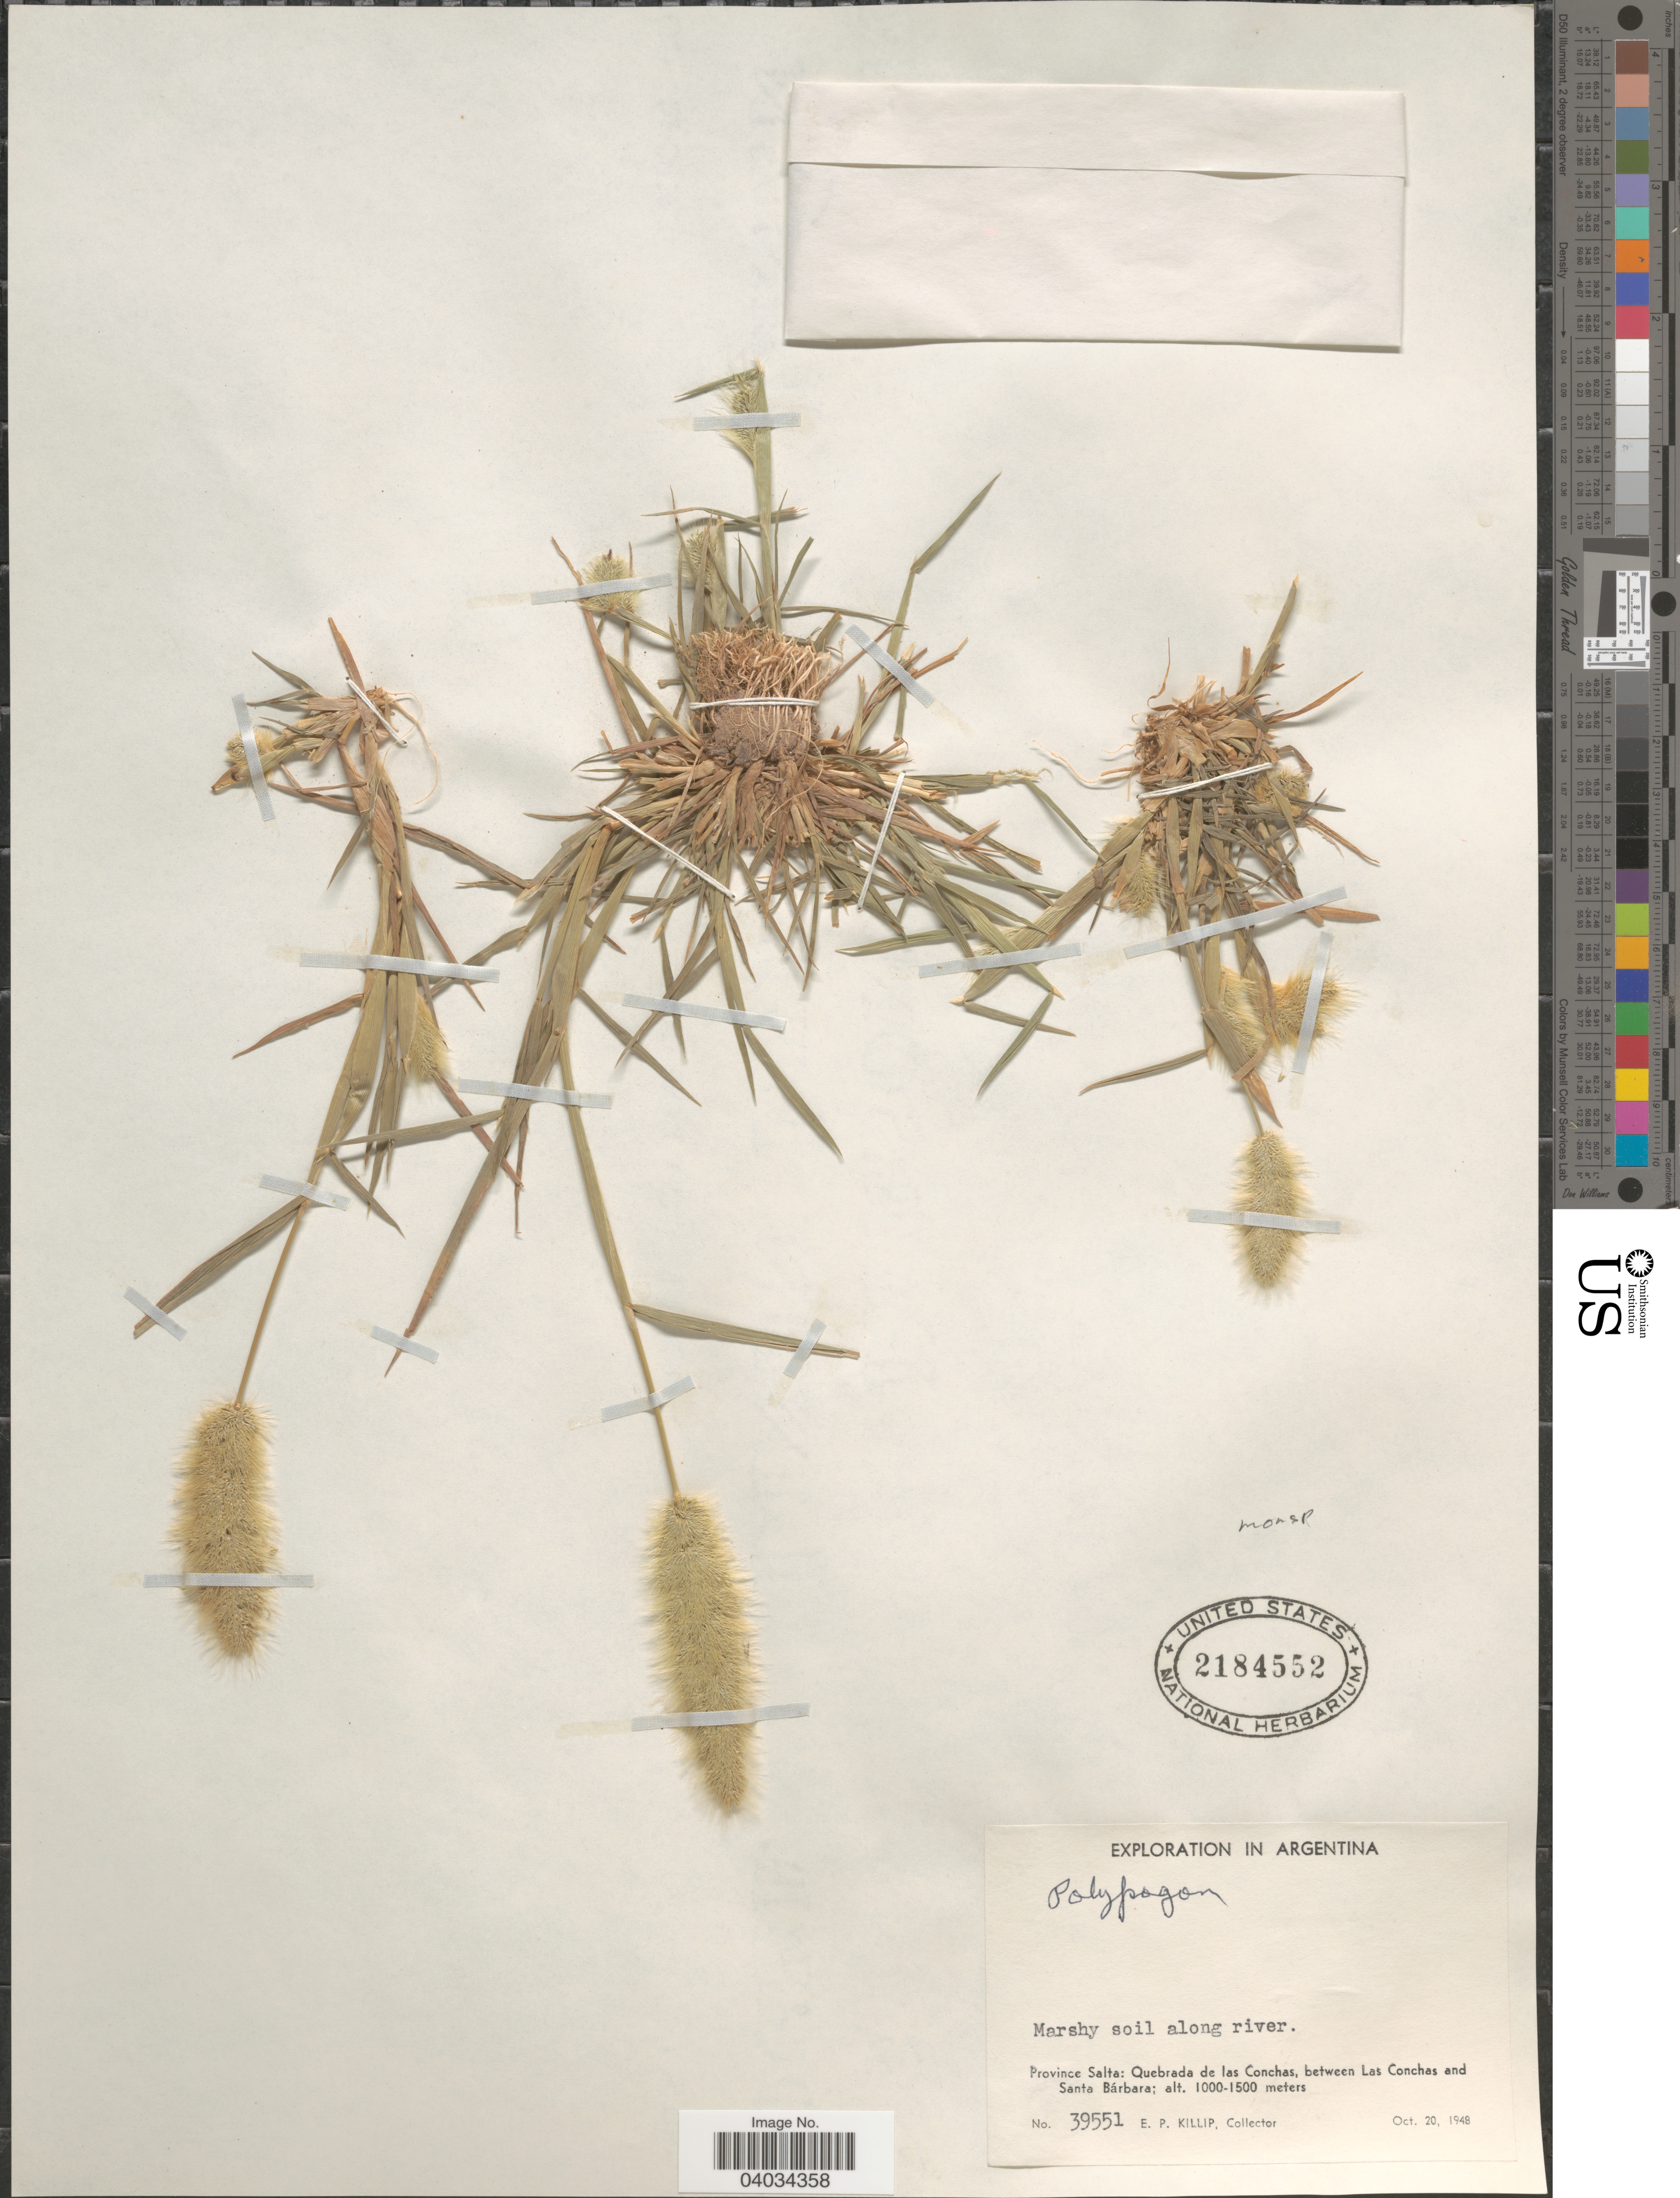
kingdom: Plantae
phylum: Tracheophyta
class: Liliopsida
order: Poales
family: Poaceae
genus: Polypogon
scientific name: Polypogon monspeliensis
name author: (L.) Desf.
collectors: E. P. Killip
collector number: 39551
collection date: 1948-10-20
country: Argentina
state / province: Salta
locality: Marshy soil along river. Quebrada de las Conchas, between Las Conchas and Santa Bárbara.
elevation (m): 1000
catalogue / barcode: US 2184552